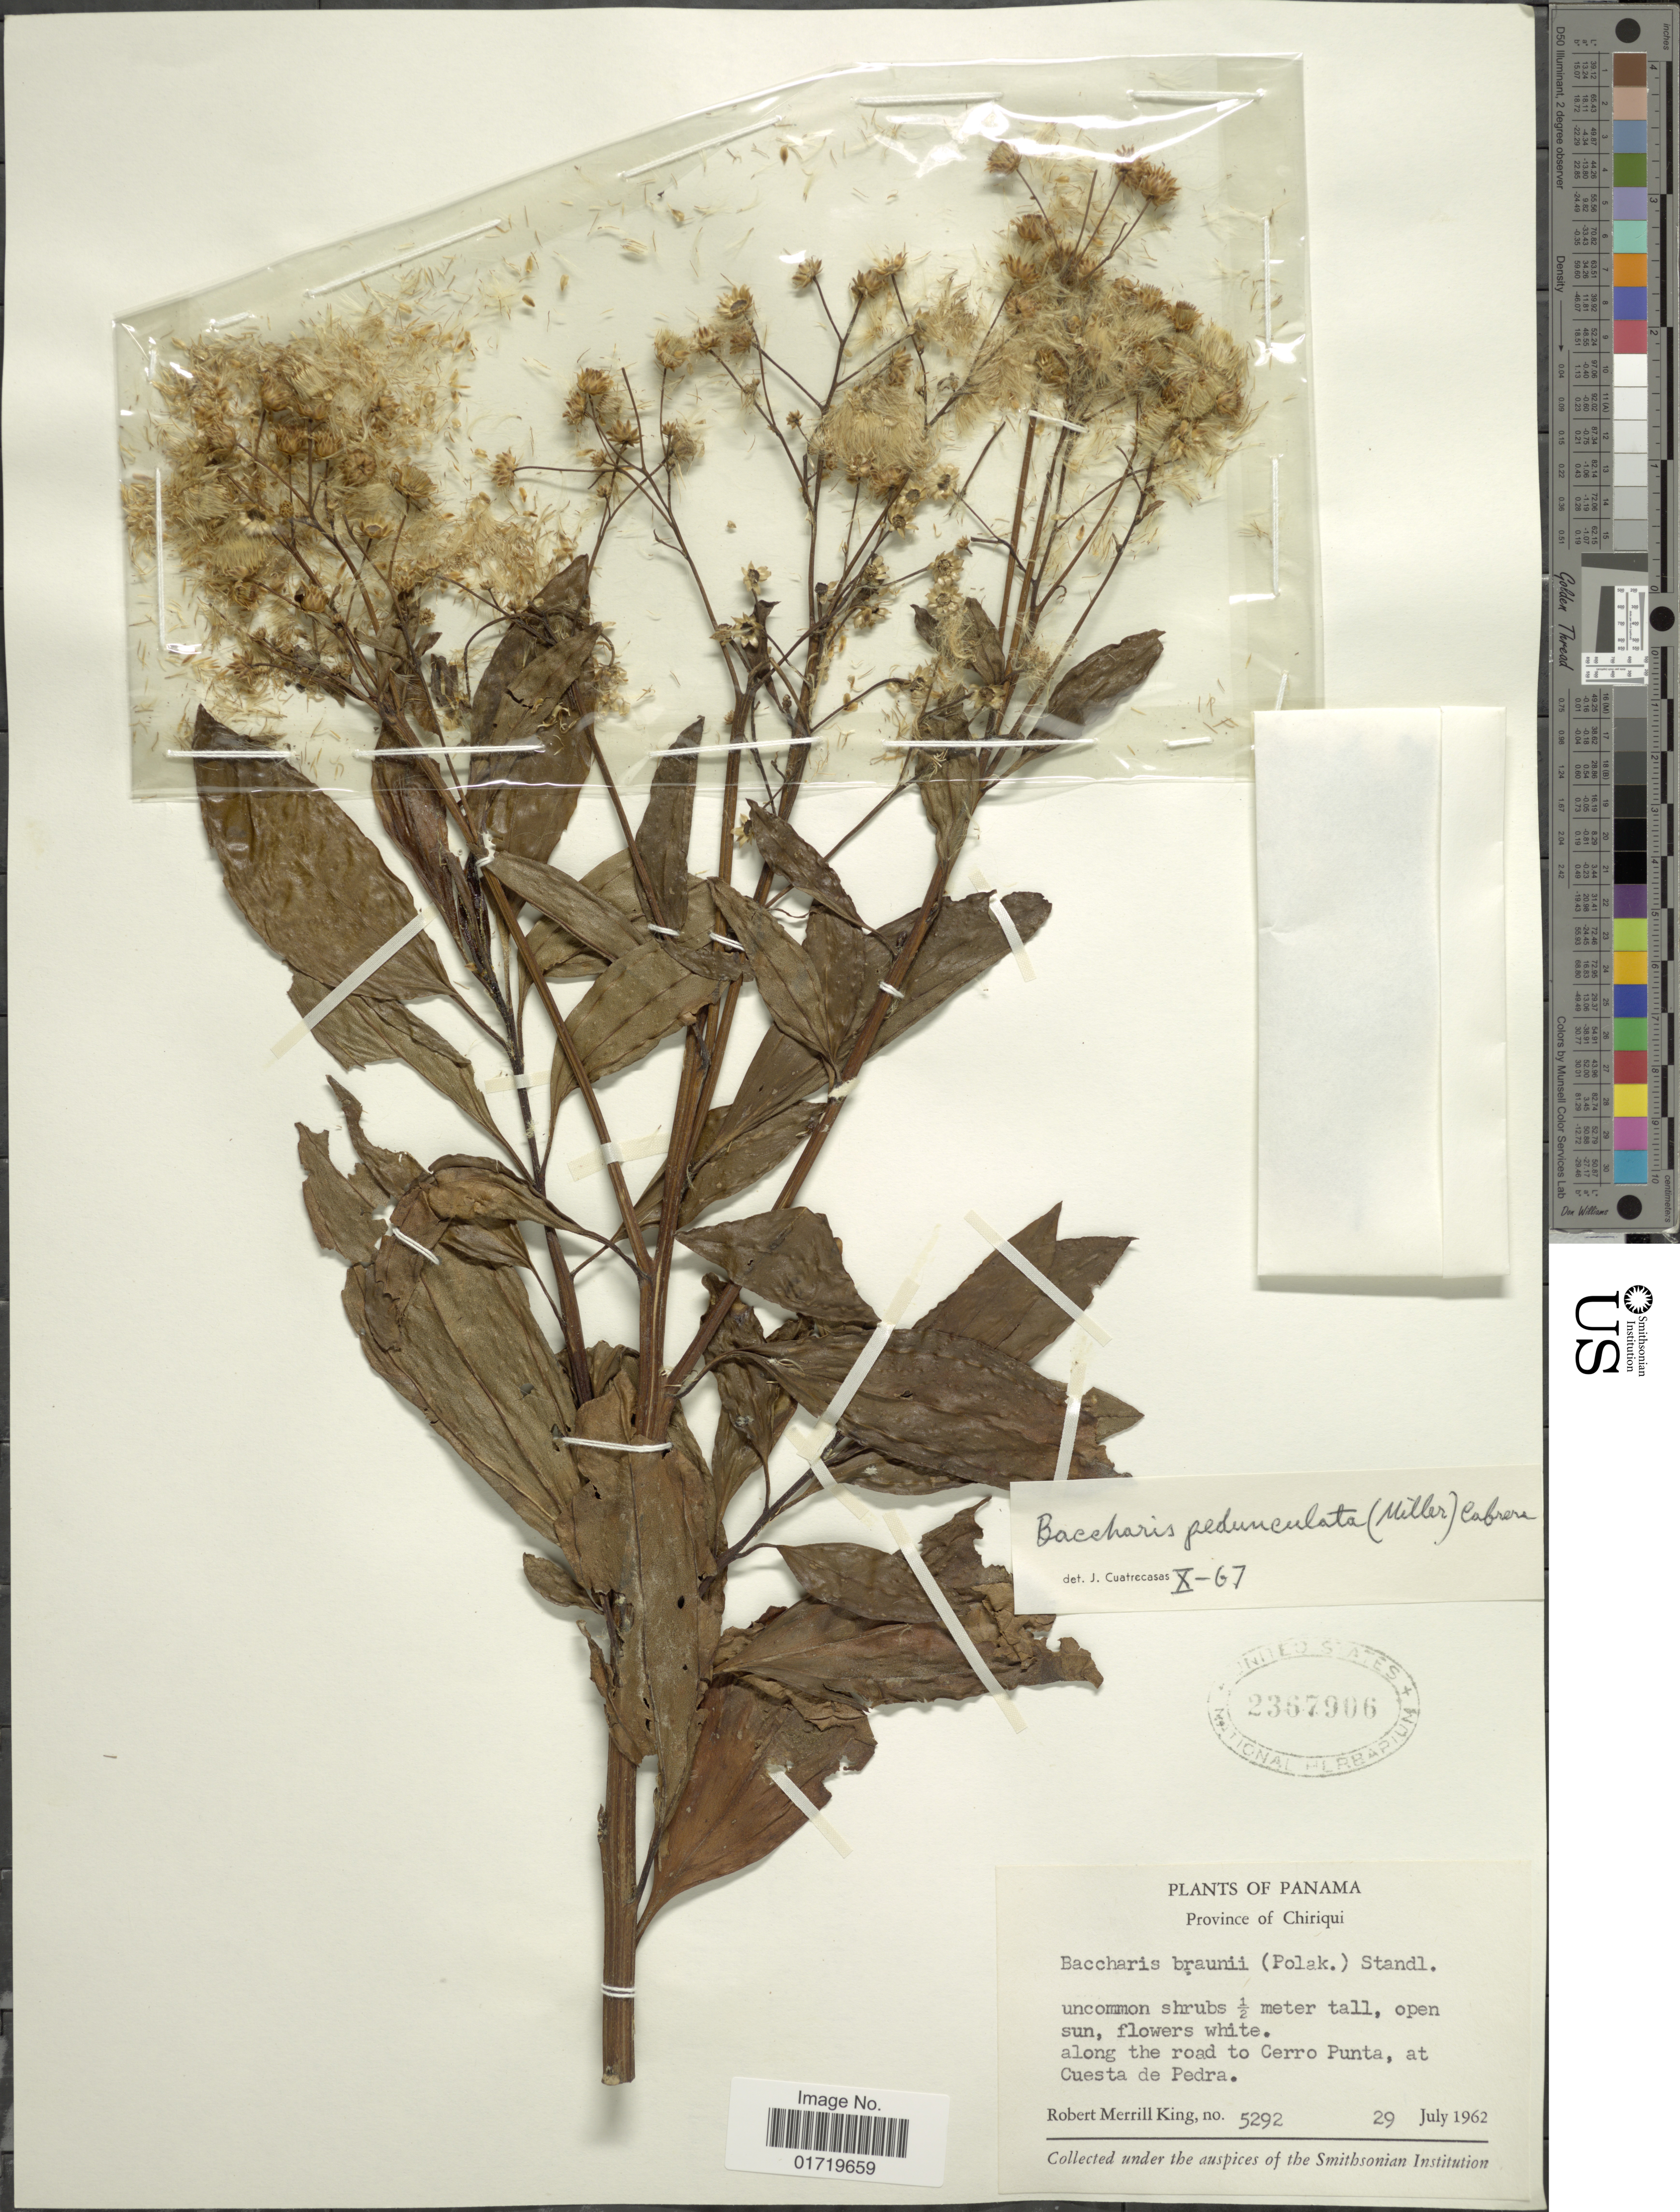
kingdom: Plantae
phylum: Tracheophyta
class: Magnoliopsida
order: Asterales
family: Asteraceae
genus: Baccharis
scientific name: Baccharis pedunculata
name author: (Mill.) Cabrera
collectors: R. M. King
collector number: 5292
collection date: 1962-07-29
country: Panama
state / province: Chiriqui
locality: Province of Chiriqui, Along the road to Cerro Punta, at Cuesta de Pedra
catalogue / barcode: US 2367906